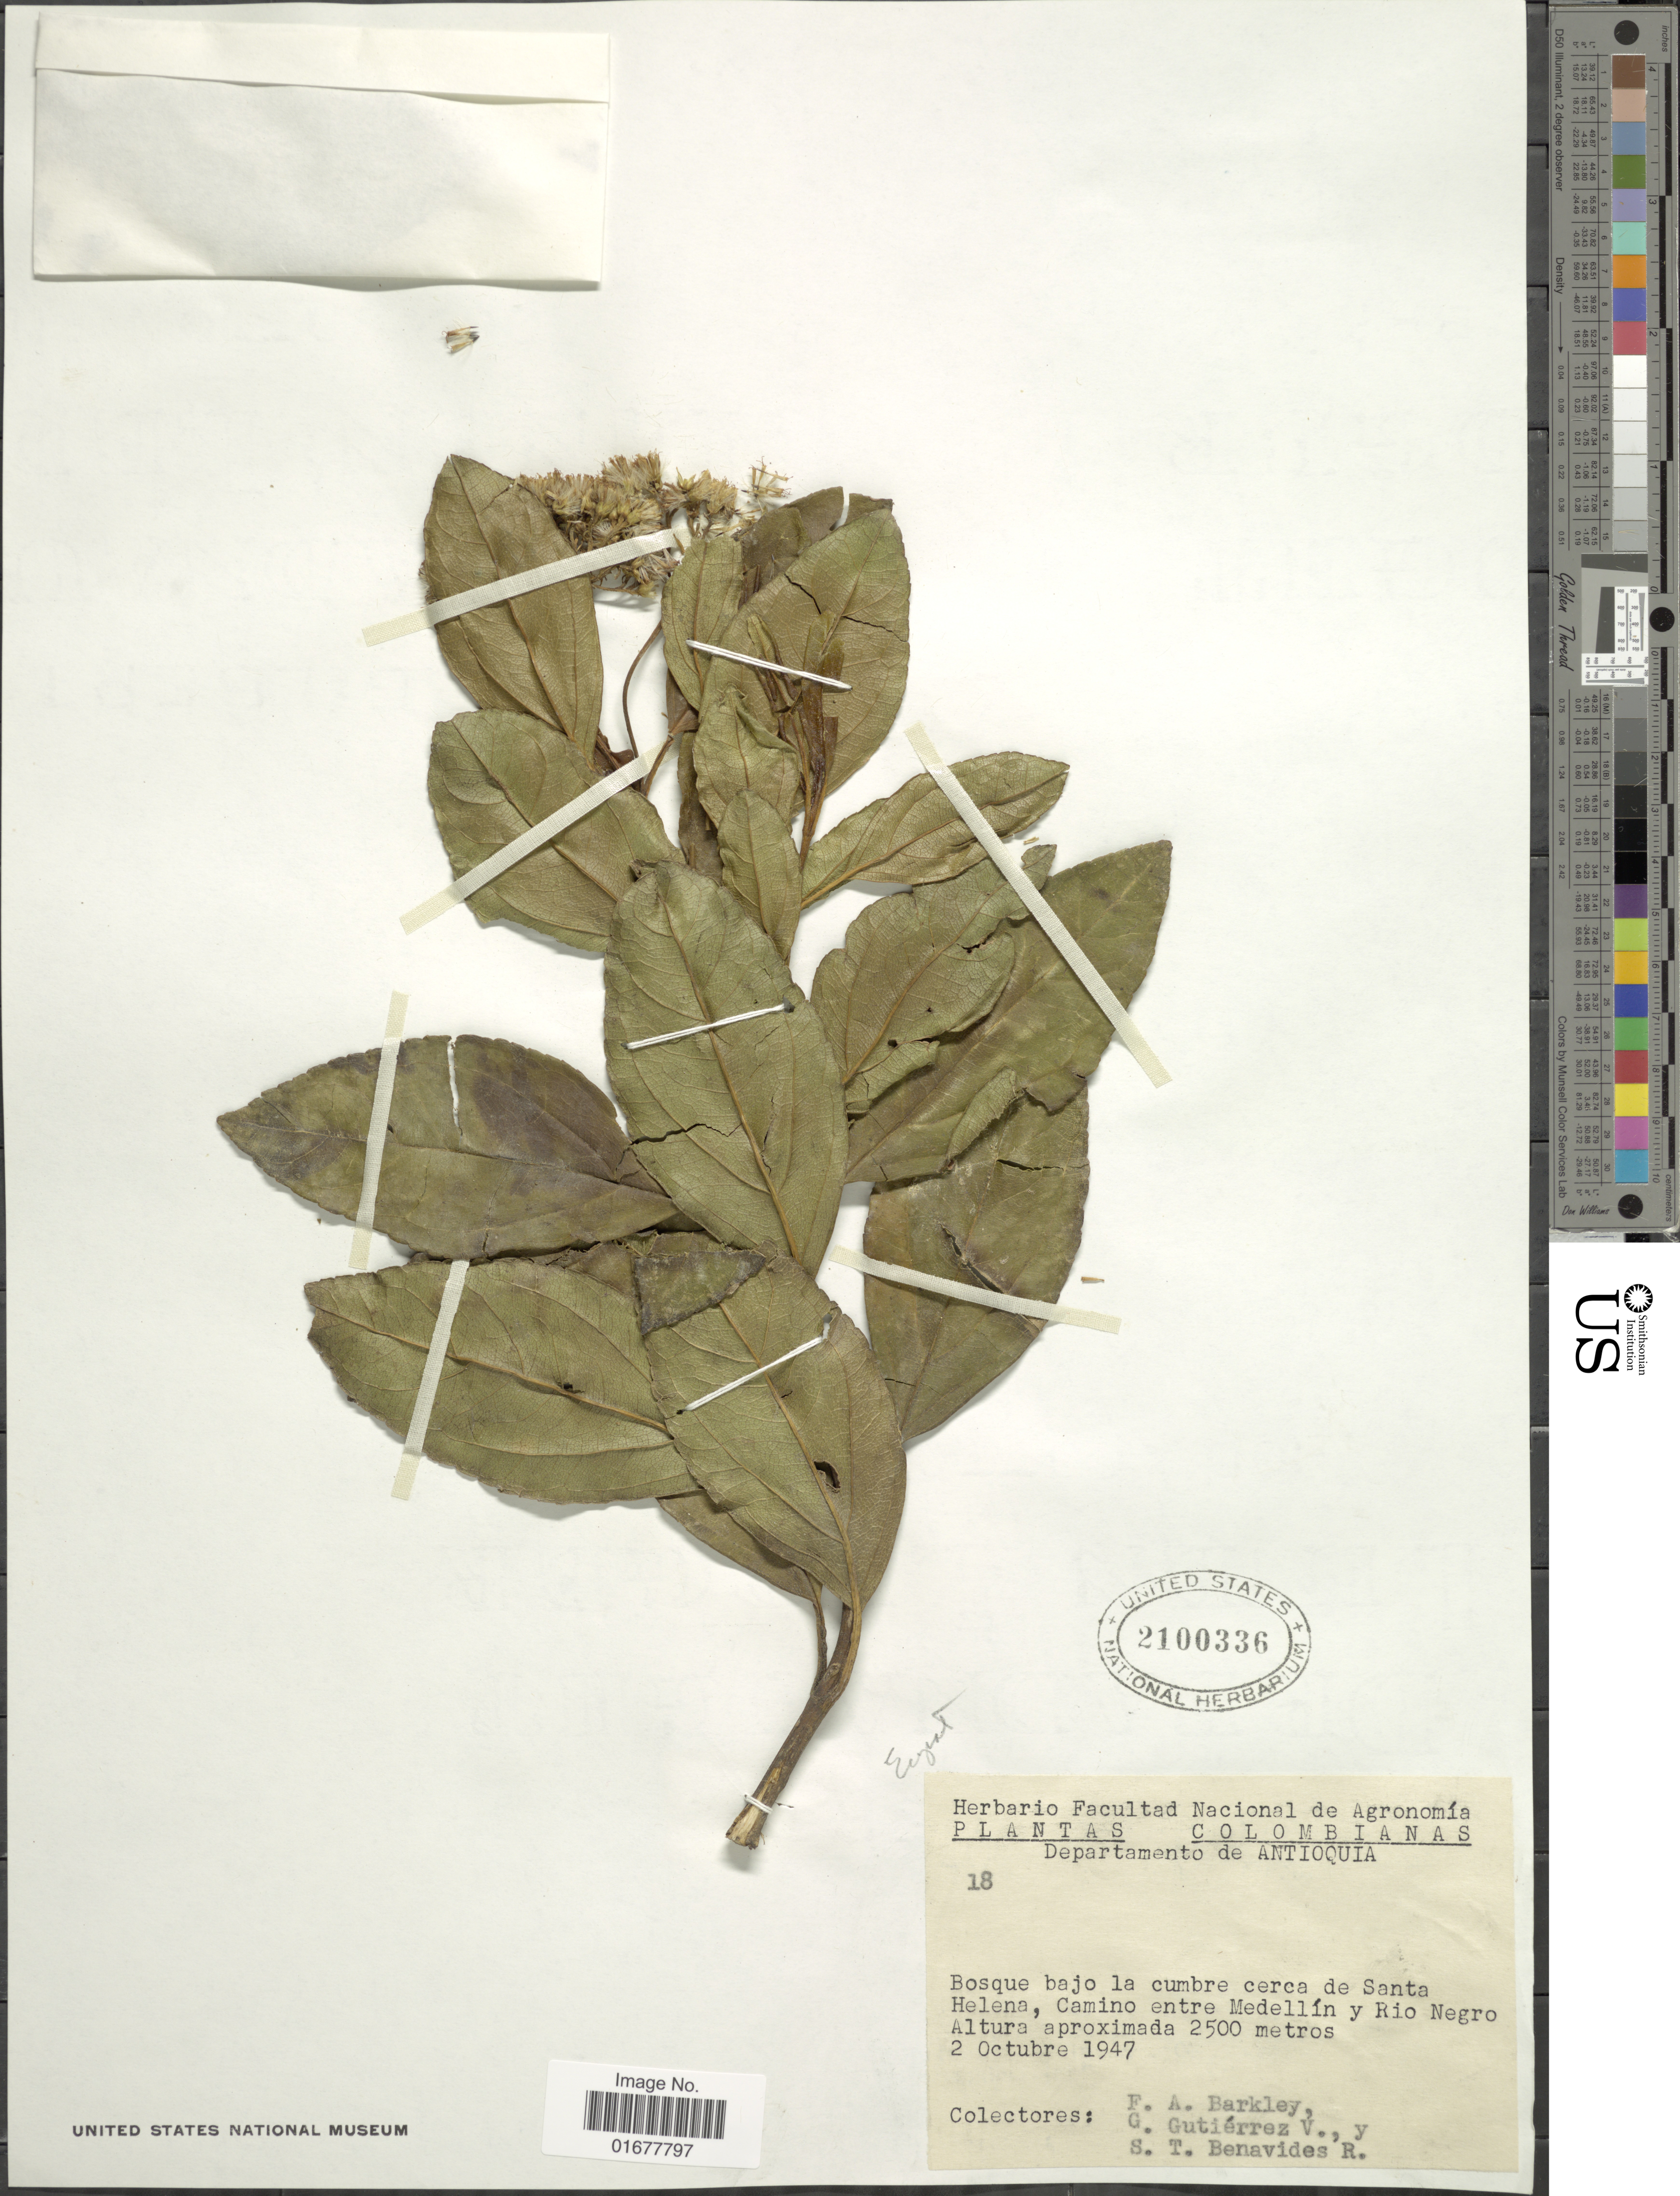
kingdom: Plantae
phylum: Tracheophyta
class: Magnoliopsida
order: Asterales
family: Asteraceae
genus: Ageratina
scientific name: Ageratina sp.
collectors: F. A. Barkley, G. Gutiérrez V. & S. Benavides R.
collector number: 18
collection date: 1947-10-02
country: Colombia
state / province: Antioquia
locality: Bosque bajo la cumbre cerca de Santa Helena, Camino entre Medellin y Rio Negro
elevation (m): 2500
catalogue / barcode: US 2100336